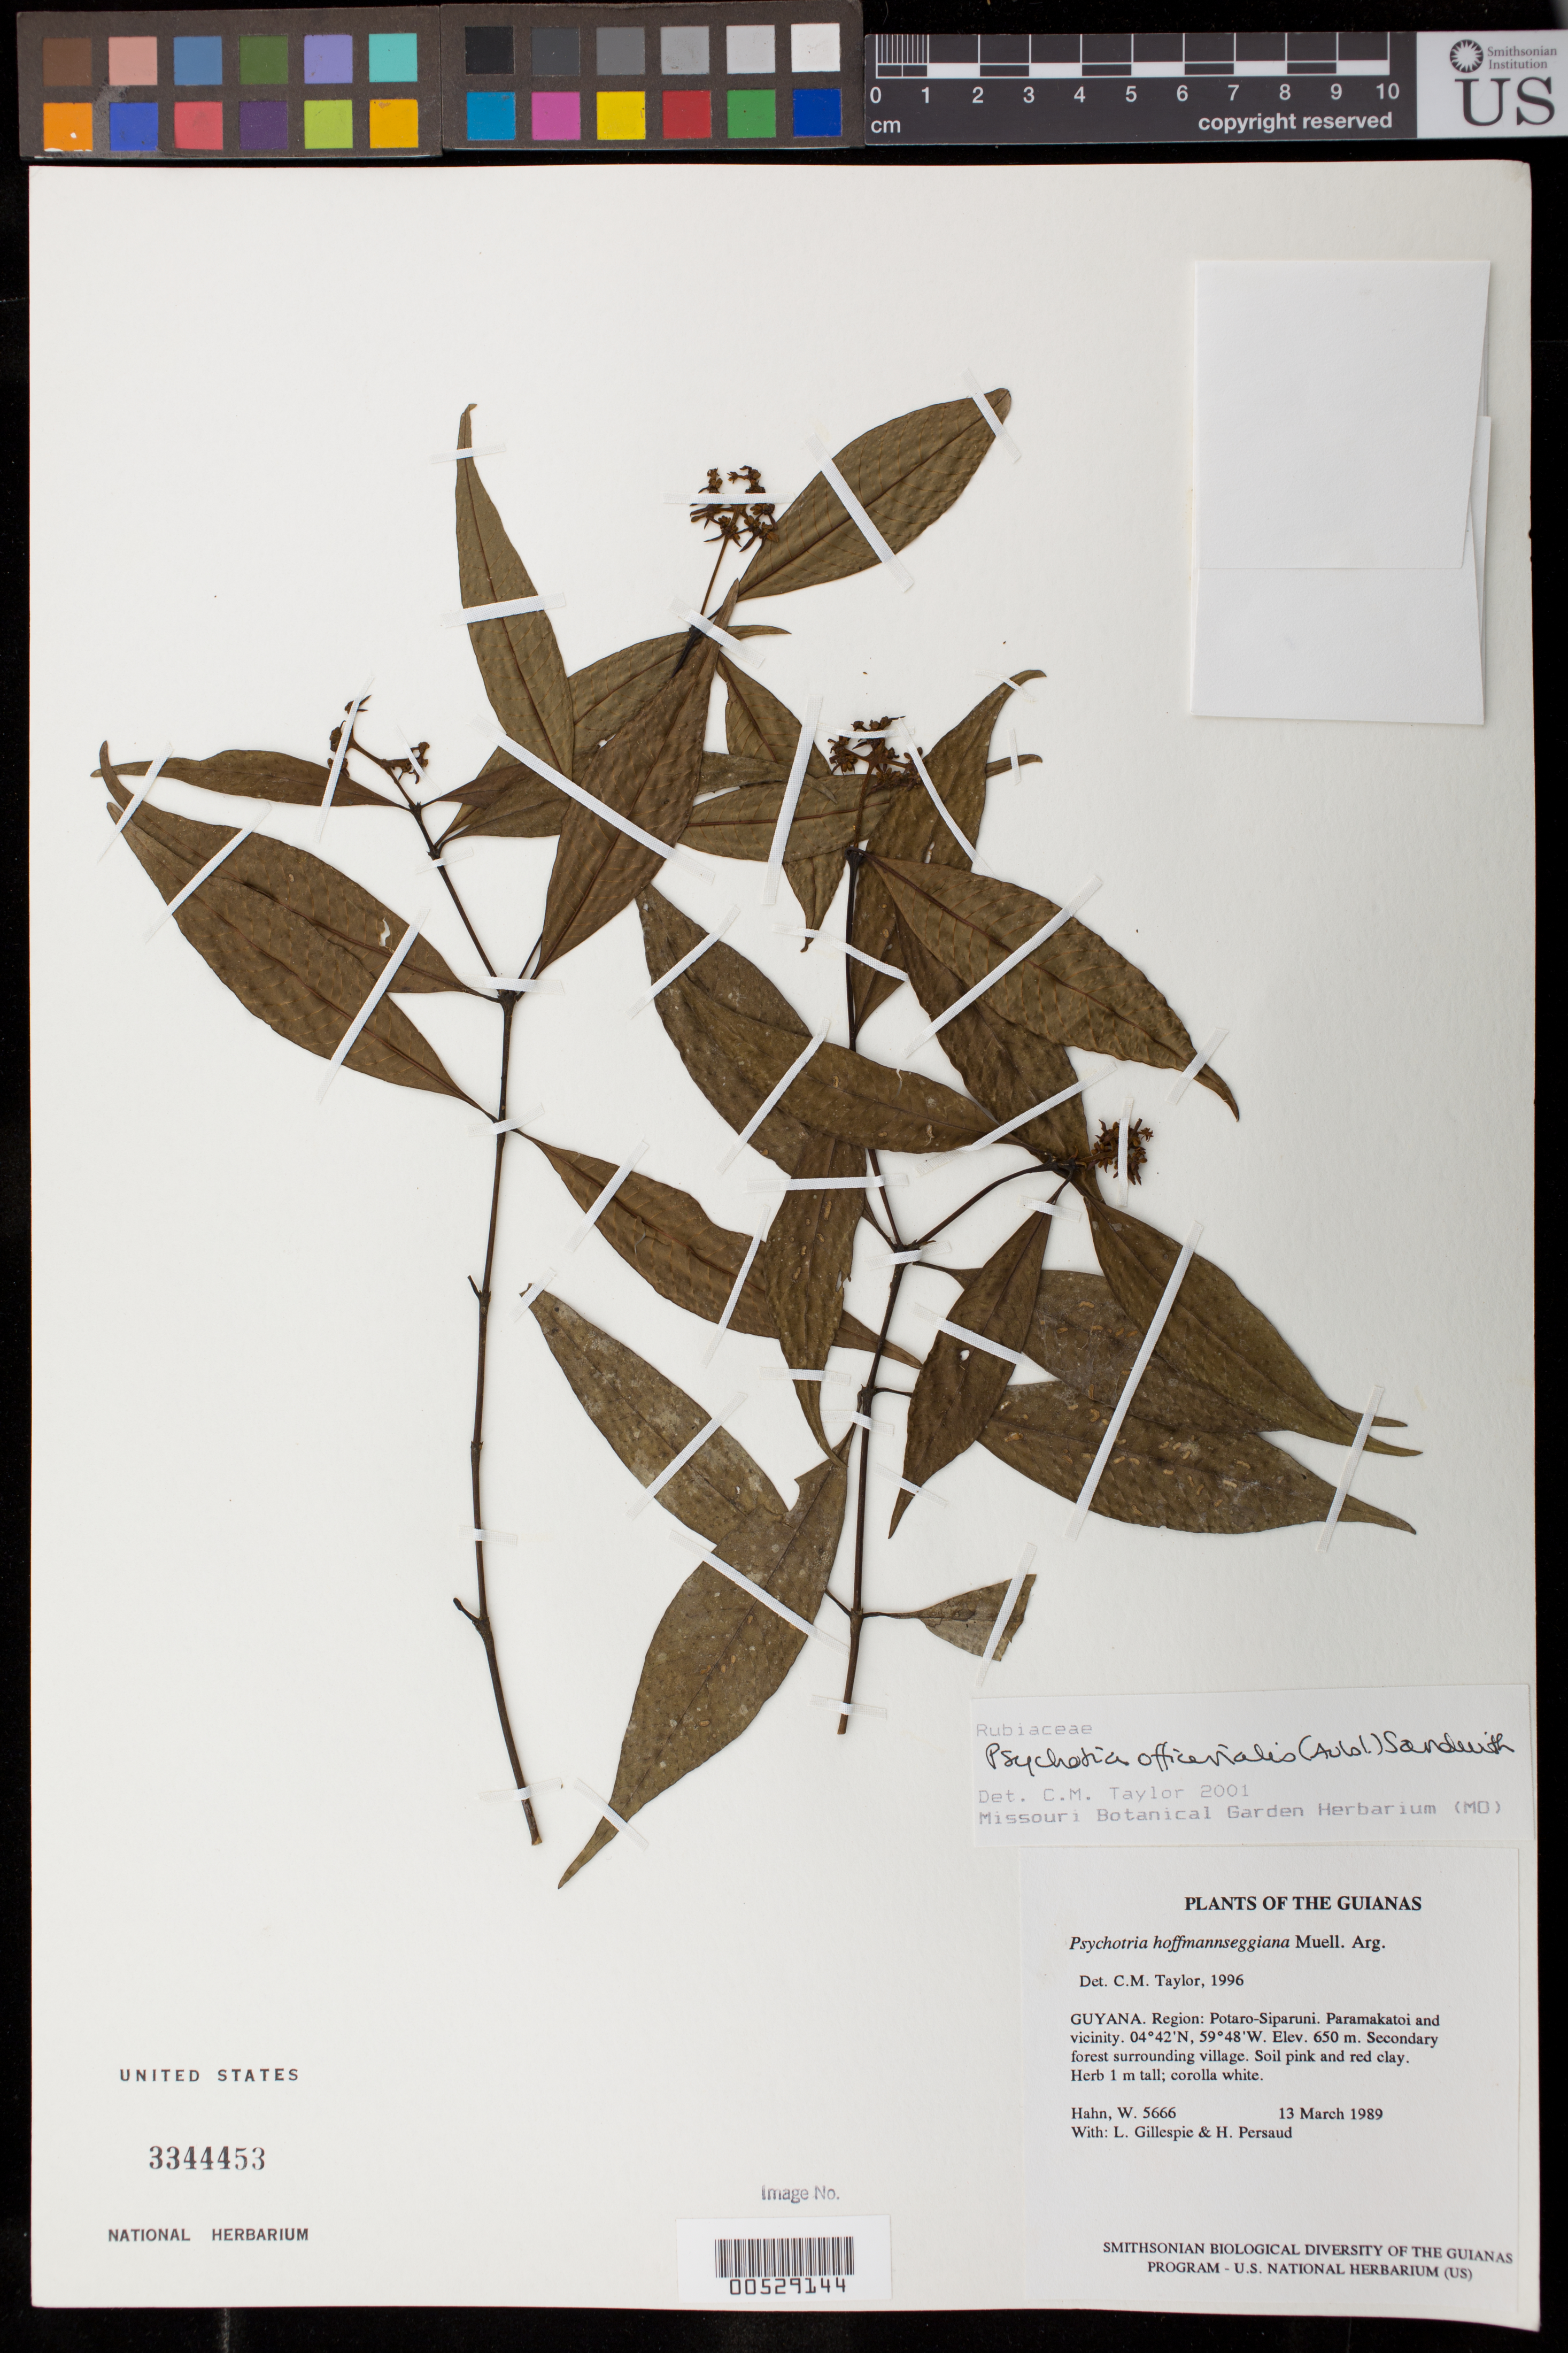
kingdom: Plantae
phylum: Tracheophyta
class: Magnoliopsida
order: Gentianales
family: Rubiaceae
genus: Palicourea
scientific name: Palicourea tenerior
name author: (Cham.) Delprete & J.H. Kirkbr.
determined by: Kirkbride, J. H., Jr.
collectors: W. Hahn, L. J. Gillespie & H. Persaud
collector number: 5666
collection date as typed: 13 March 1989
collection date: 1989-03-13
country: Guyana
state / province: Potaro-Siparuni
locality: Paramakatoi and vicinity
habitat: Secondary forest surrounding village. Soil pink and red clay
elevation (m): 650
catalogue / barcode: US 3344453